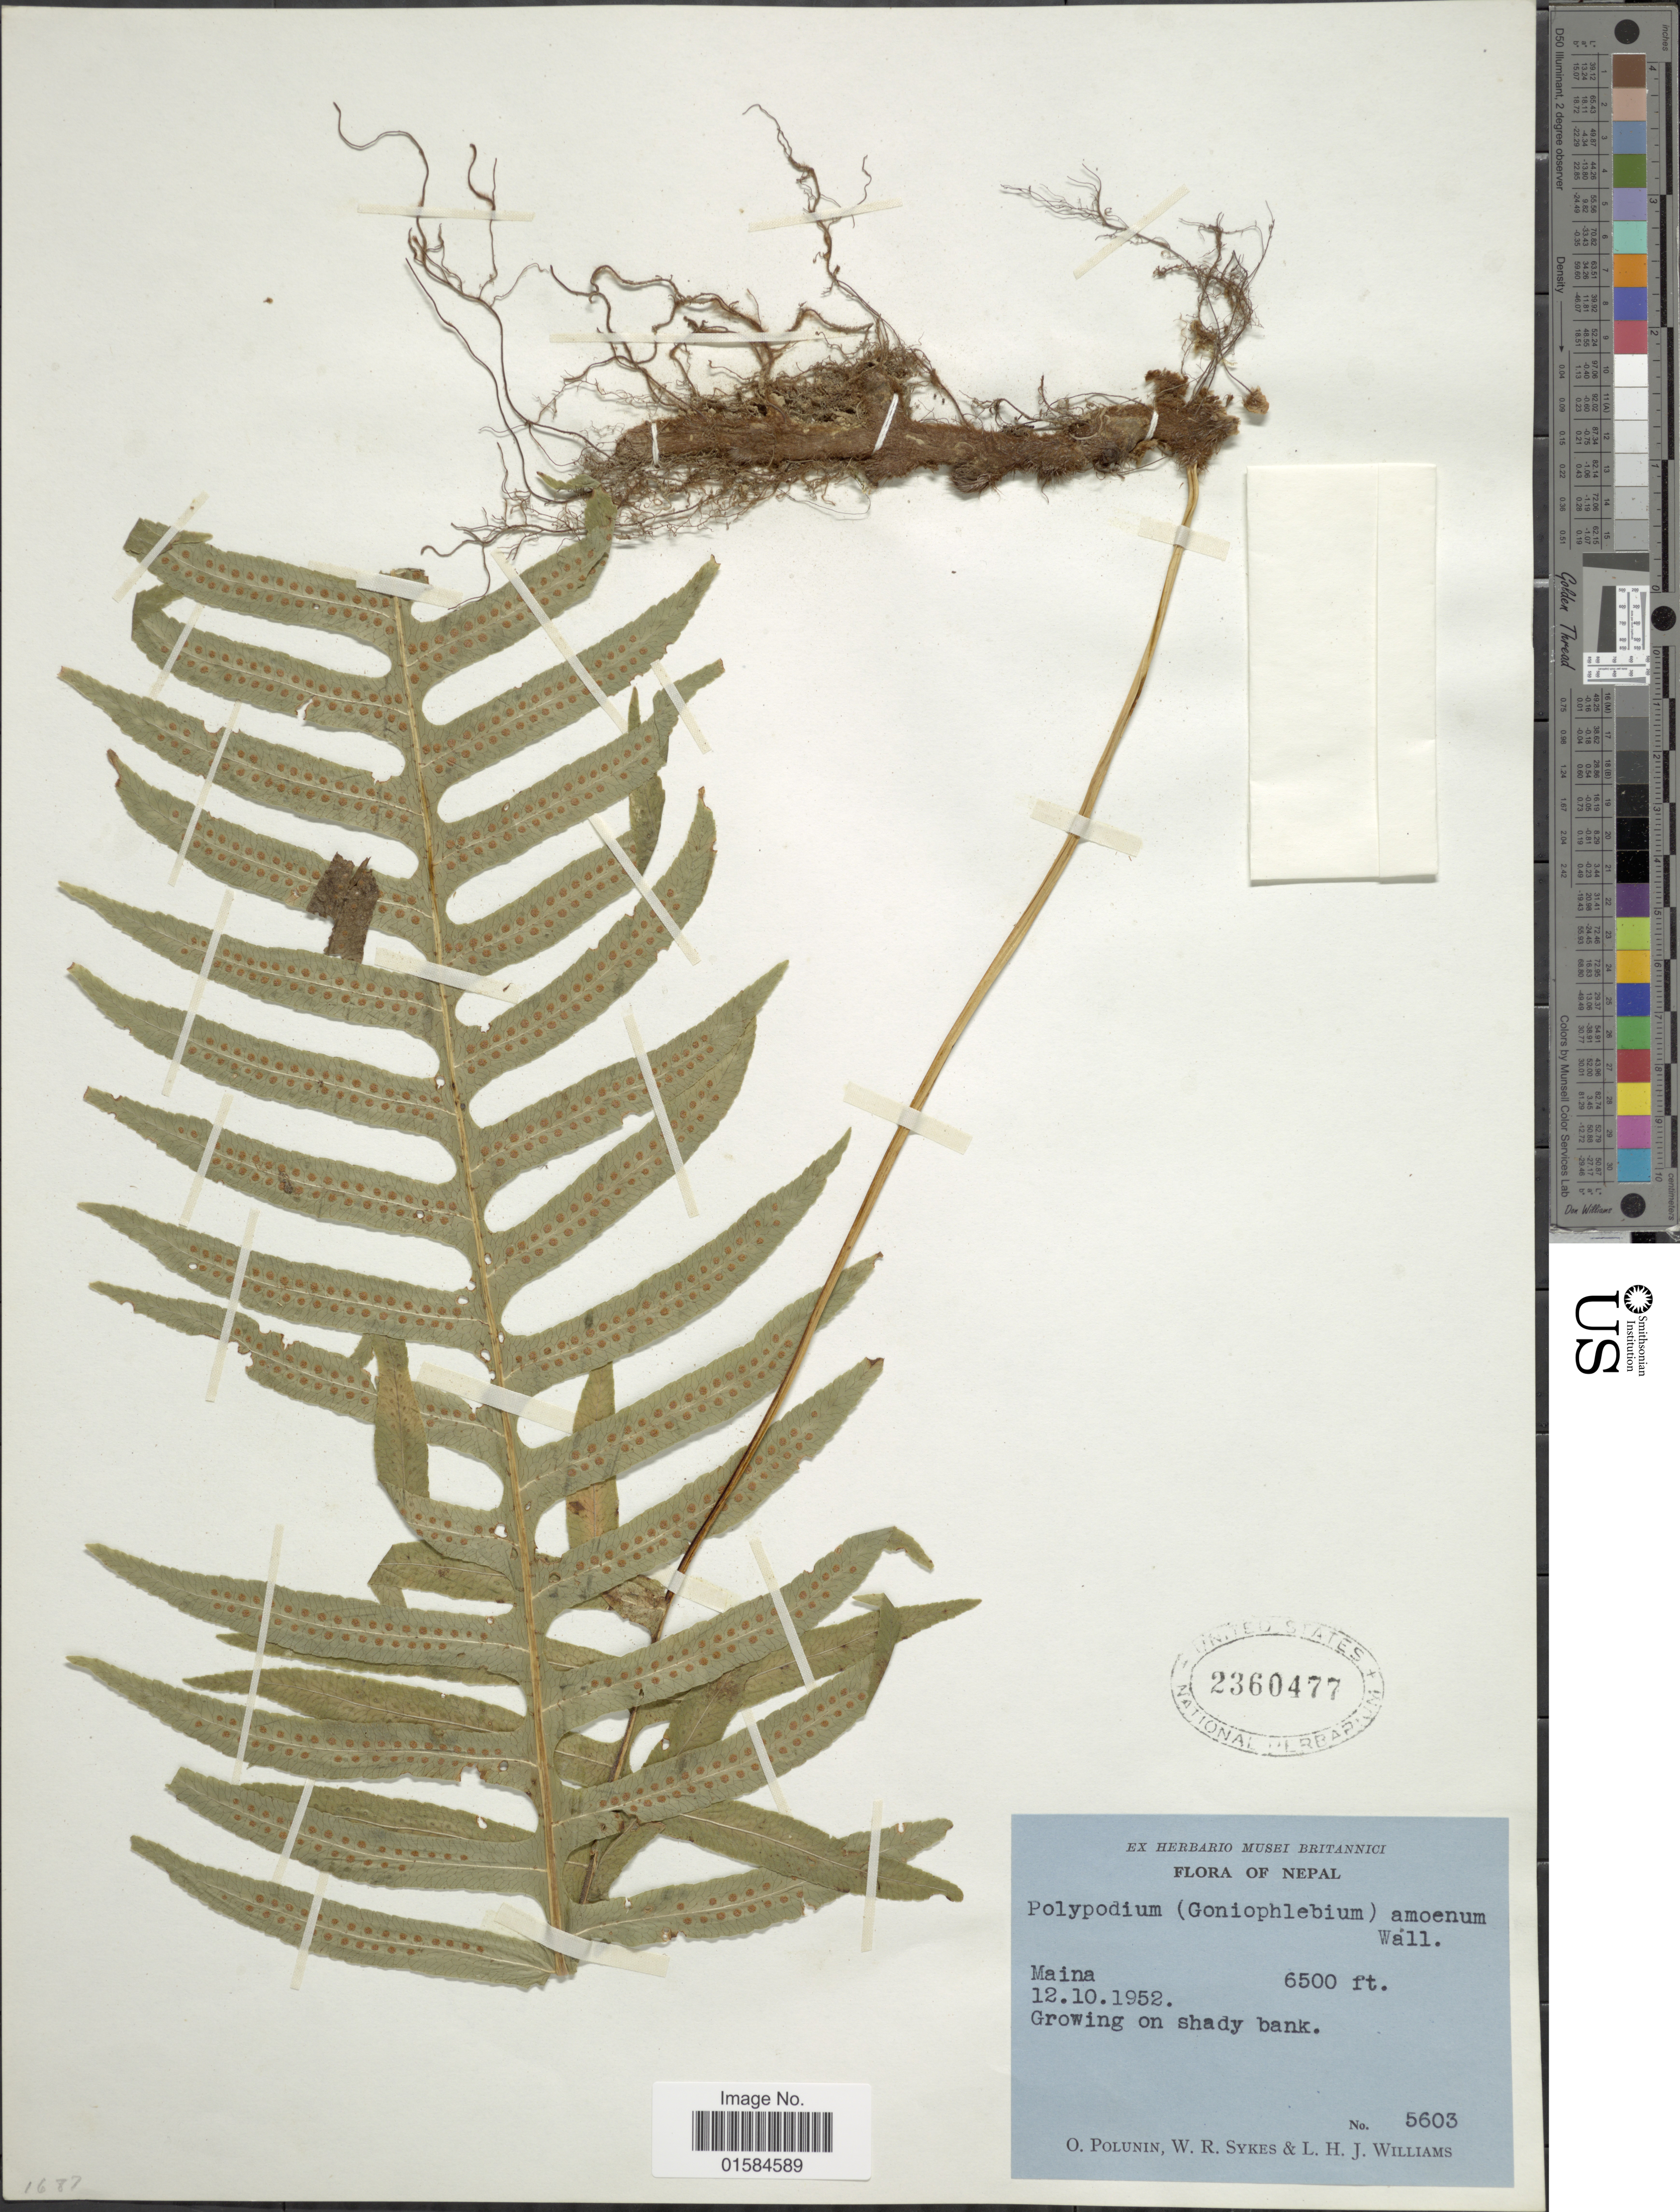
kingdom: Plantae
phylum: Tracheophyta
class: Polypodiopsida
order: Polypodiales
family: Polypodiaceae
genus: Goniophlebium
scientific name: Goniophlebium amoenum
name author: (Wall. ex Mett.) J. Sm.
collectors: O. V. Polunin, W. R. Sykes & L. H. J. Williams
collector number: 5603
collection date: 1952-10-12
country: Nepal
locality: Maina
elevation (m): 1981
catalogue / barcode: US 2360477